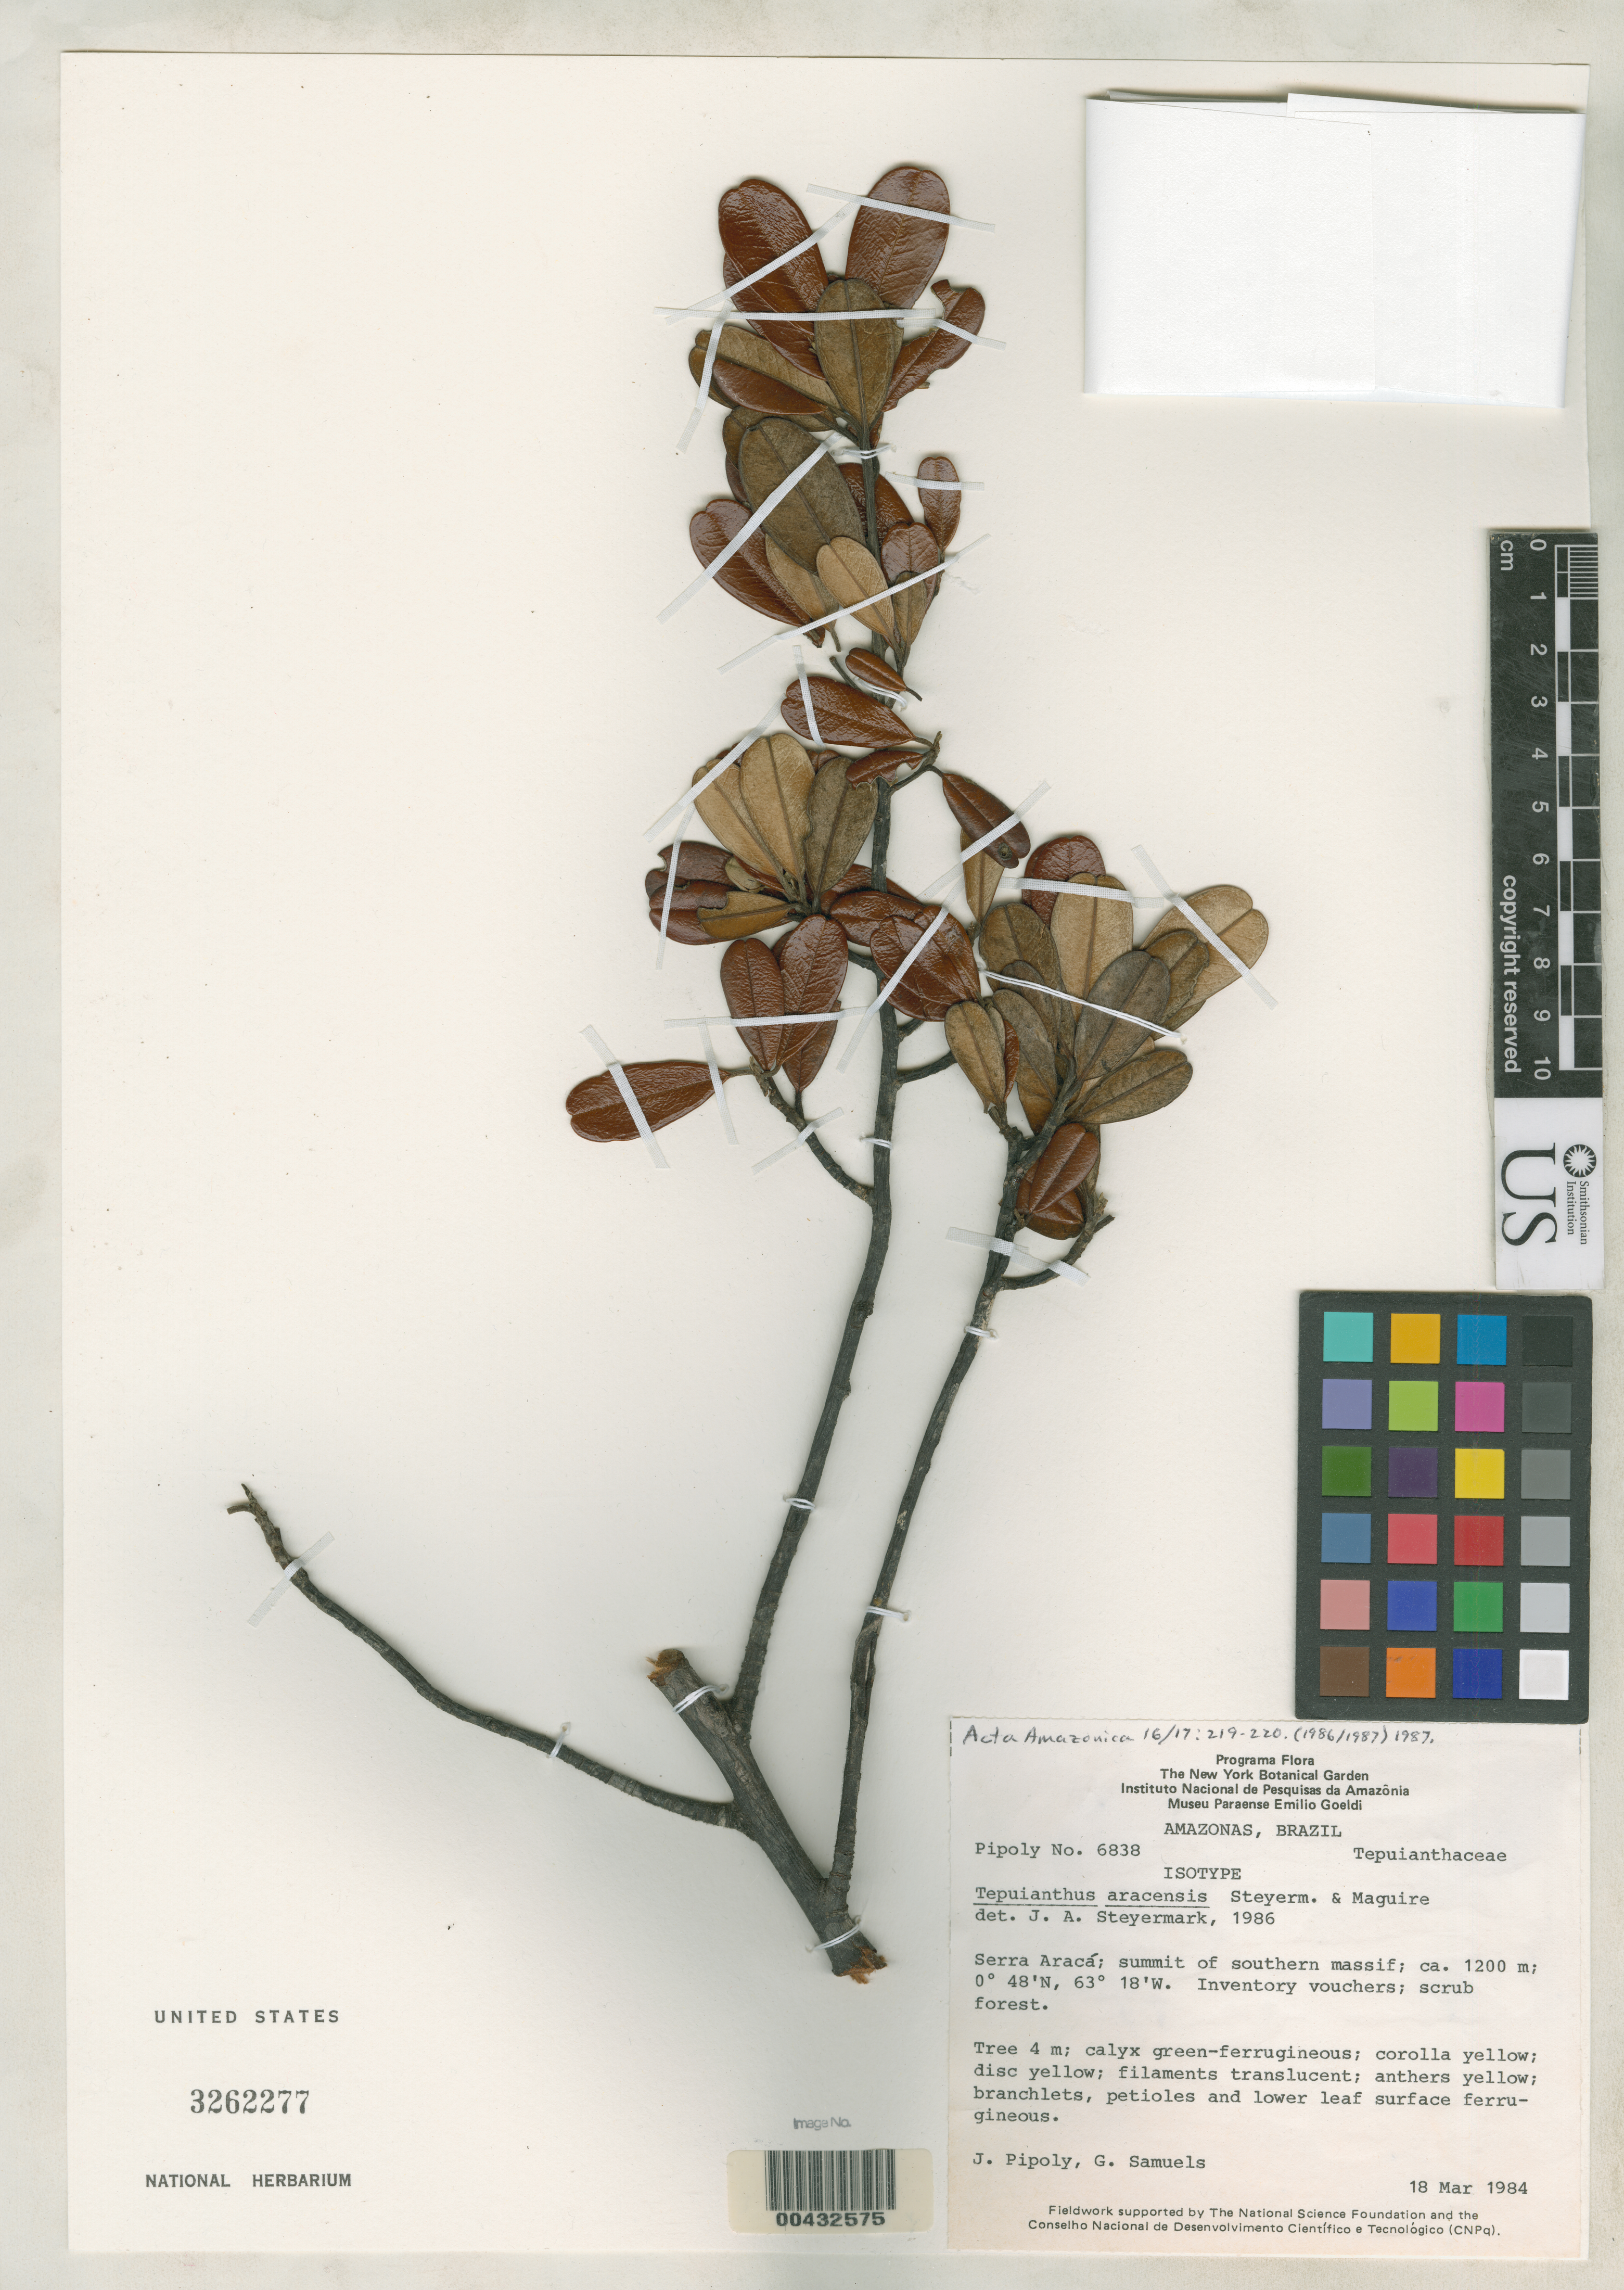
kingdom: Plantae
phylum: Tracheophyta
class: Magnoliopsida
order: Malvales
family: Thymelaeaceae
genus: Tepuianthus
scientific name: Tepuianthus aracensis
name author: Steyerm. & Maguire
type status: Isotype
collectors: J. J. Pipoly & G. Samuels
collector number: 6838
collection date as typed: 18 Mar 1984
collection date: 1984-03-18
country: Brazil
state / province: Amazonas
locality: Serra Araca, summit of southern massif.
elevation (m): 1200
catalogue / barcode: US 3262277